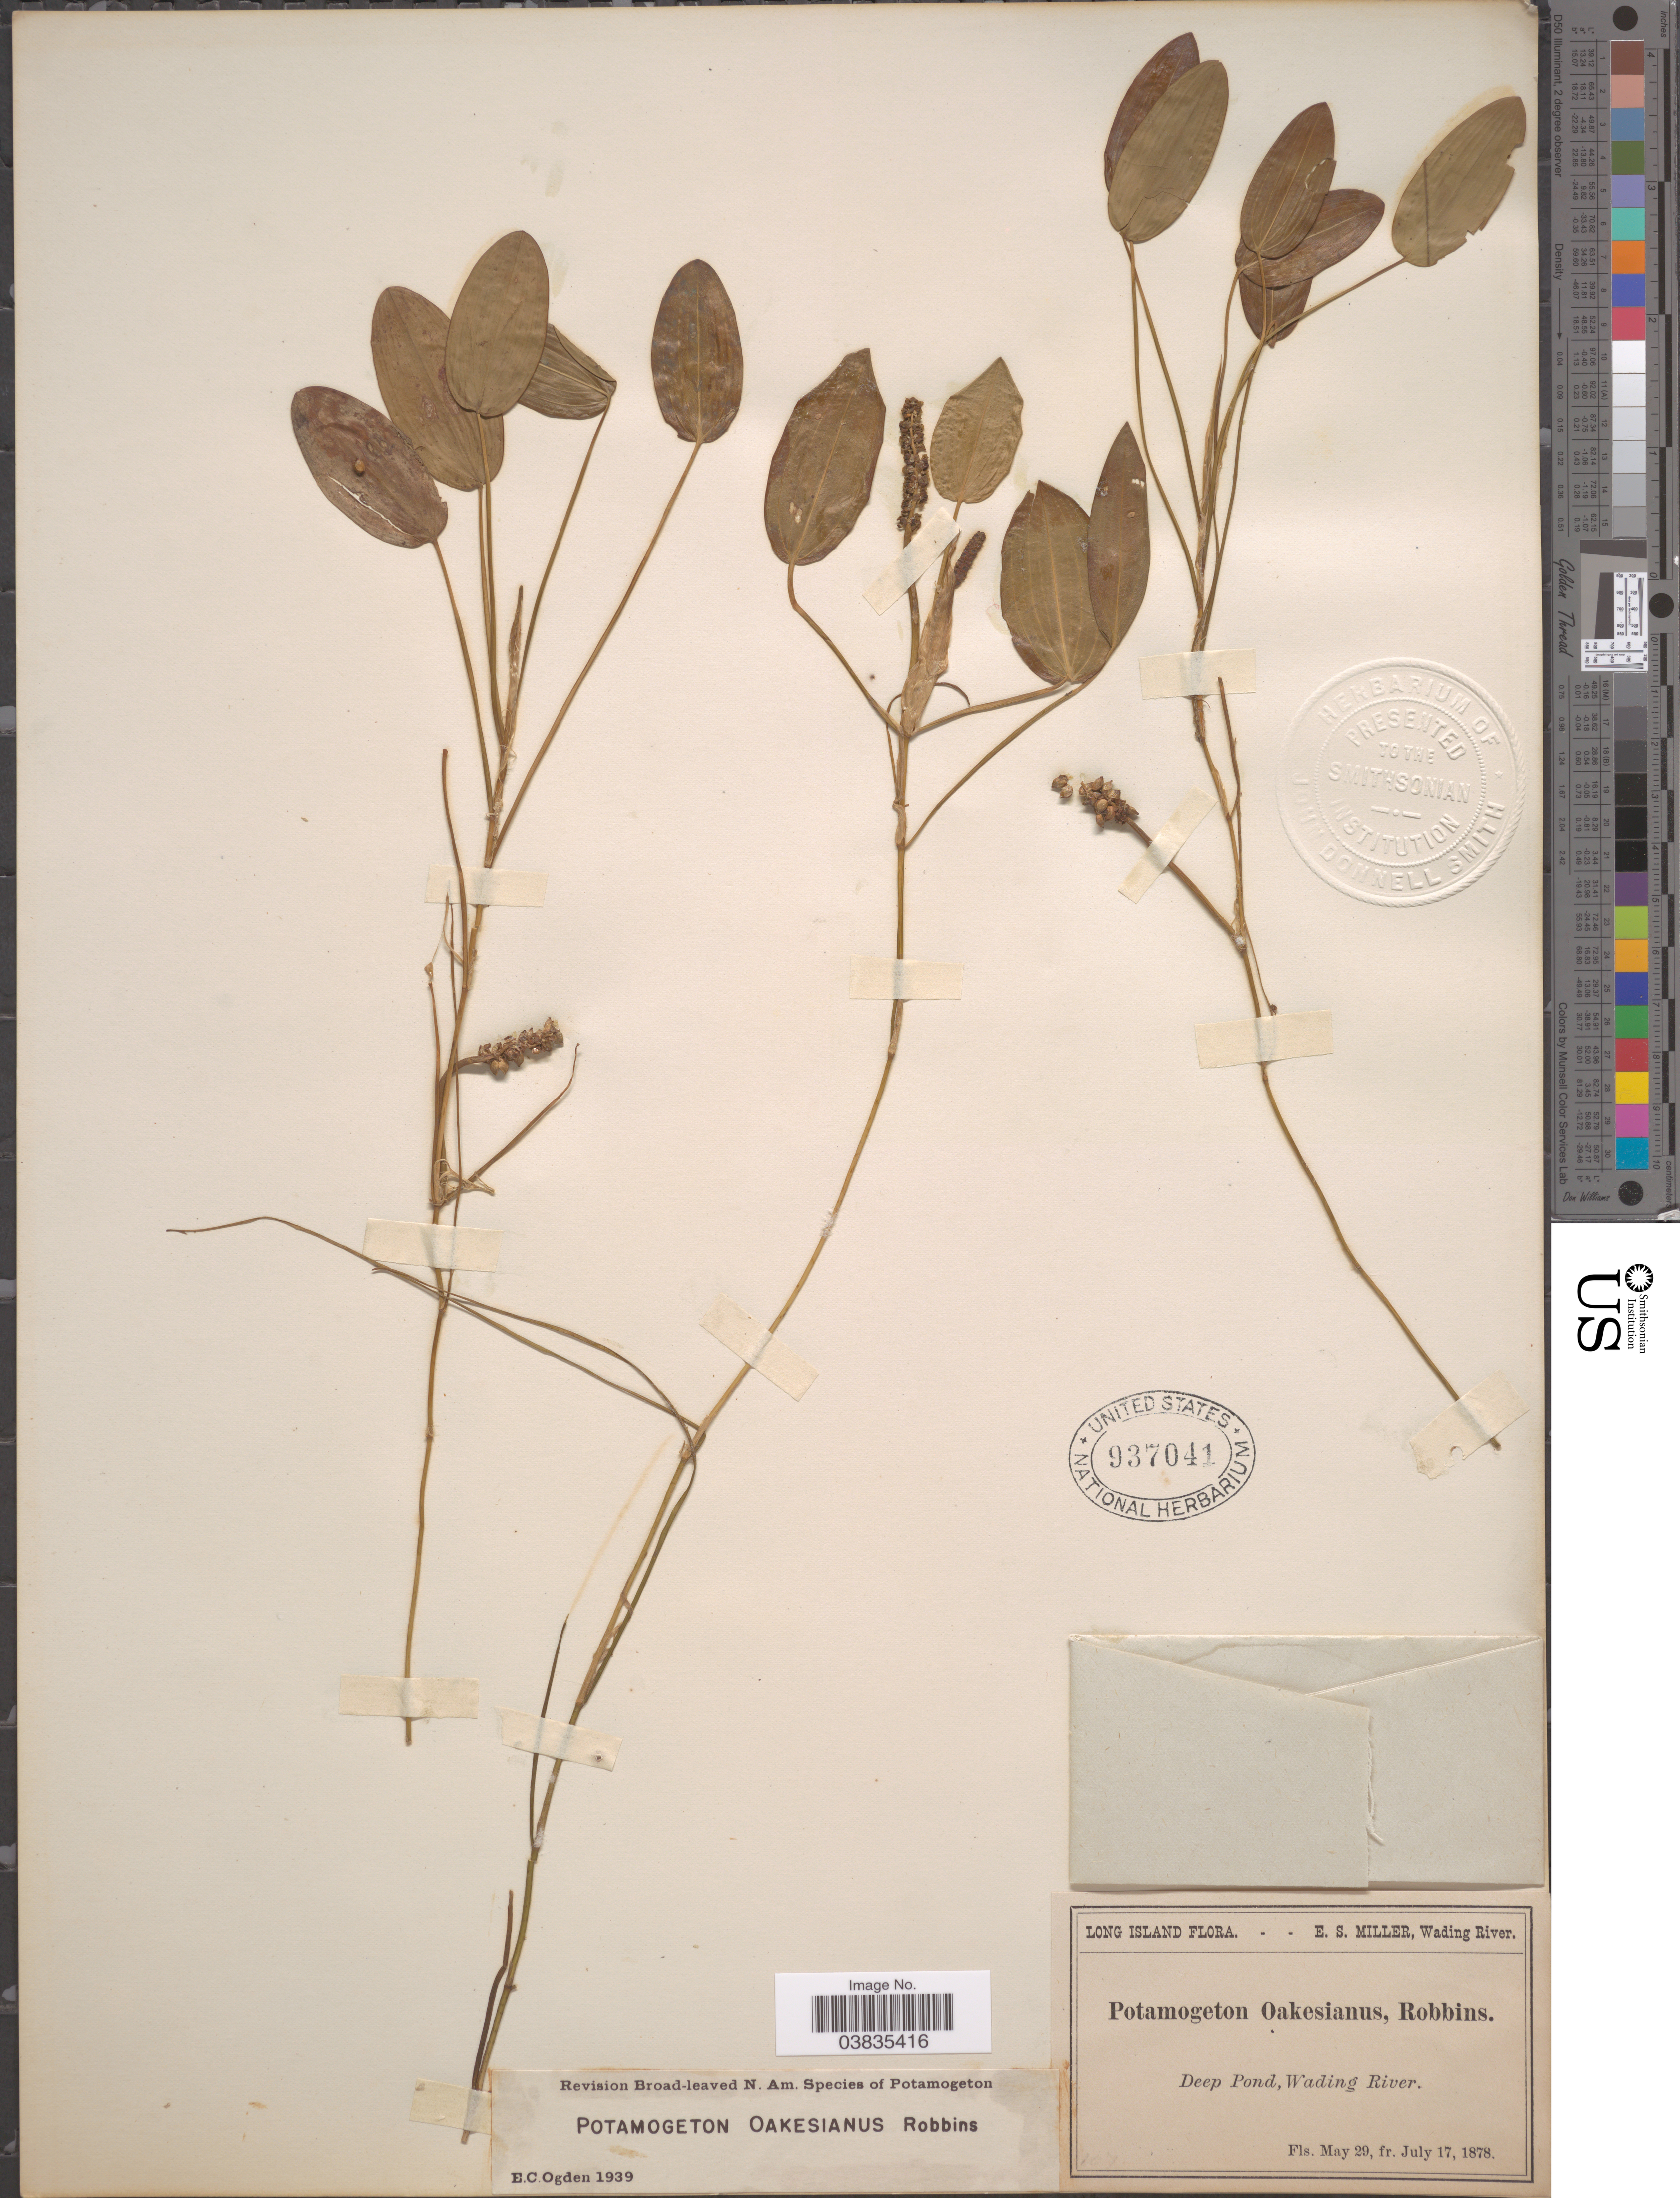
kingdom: Plantae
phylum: Tracheophyta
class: Liliopsida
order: Alismatales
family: Potamogetonaceae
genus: Potamogeton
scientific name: Potamogeton oakesianus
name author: J.W. Robbins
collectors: E. S. Miller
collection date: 1878-05-29/1878-07-17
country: United States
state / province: New York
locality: Long Island. Wading River.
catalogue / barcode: US 937041